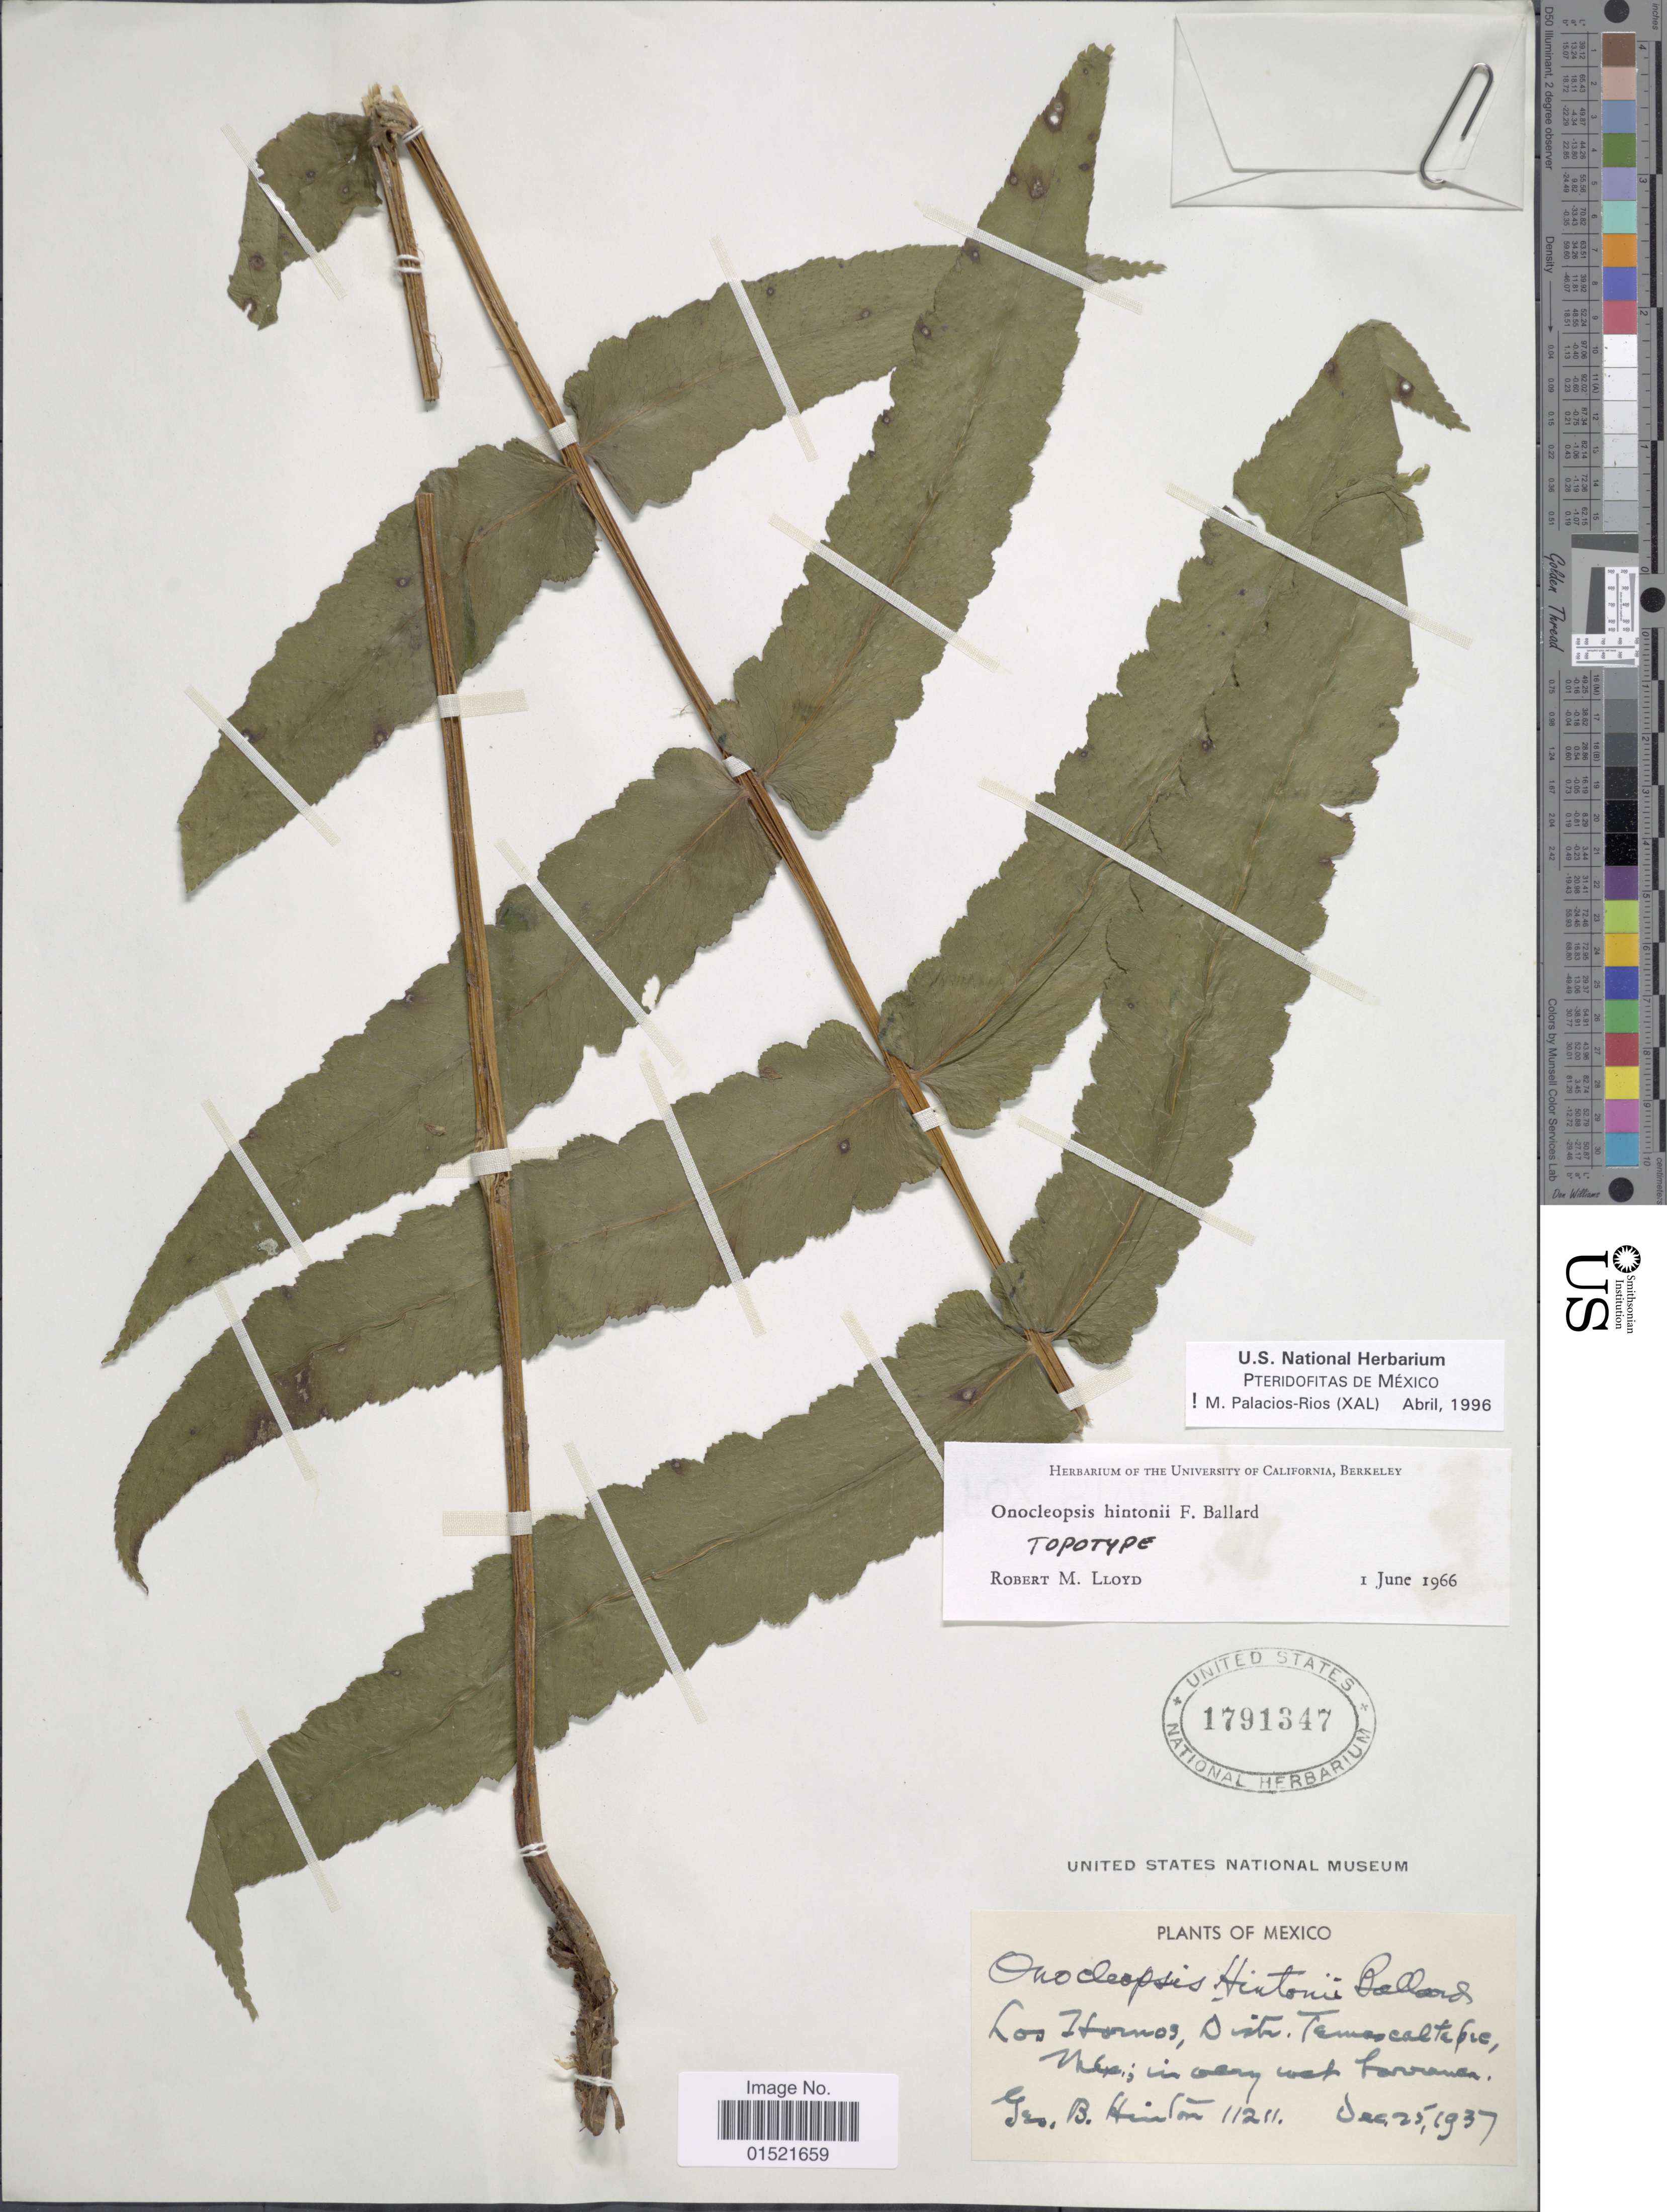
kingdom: Plantae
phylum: Tracheophyta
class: Polypodiopsida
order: Polypodiales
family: Onocleaceae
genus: Onocleopsis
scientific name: Onocleopsis hintonii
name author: F. Ballard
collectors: G. B. Hinton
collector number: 11211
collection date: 1937-12-25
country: Mexico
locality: Los Hornos, Distr. Temascaltepec, Mex., in very wet barranca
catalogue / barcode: US 1791347